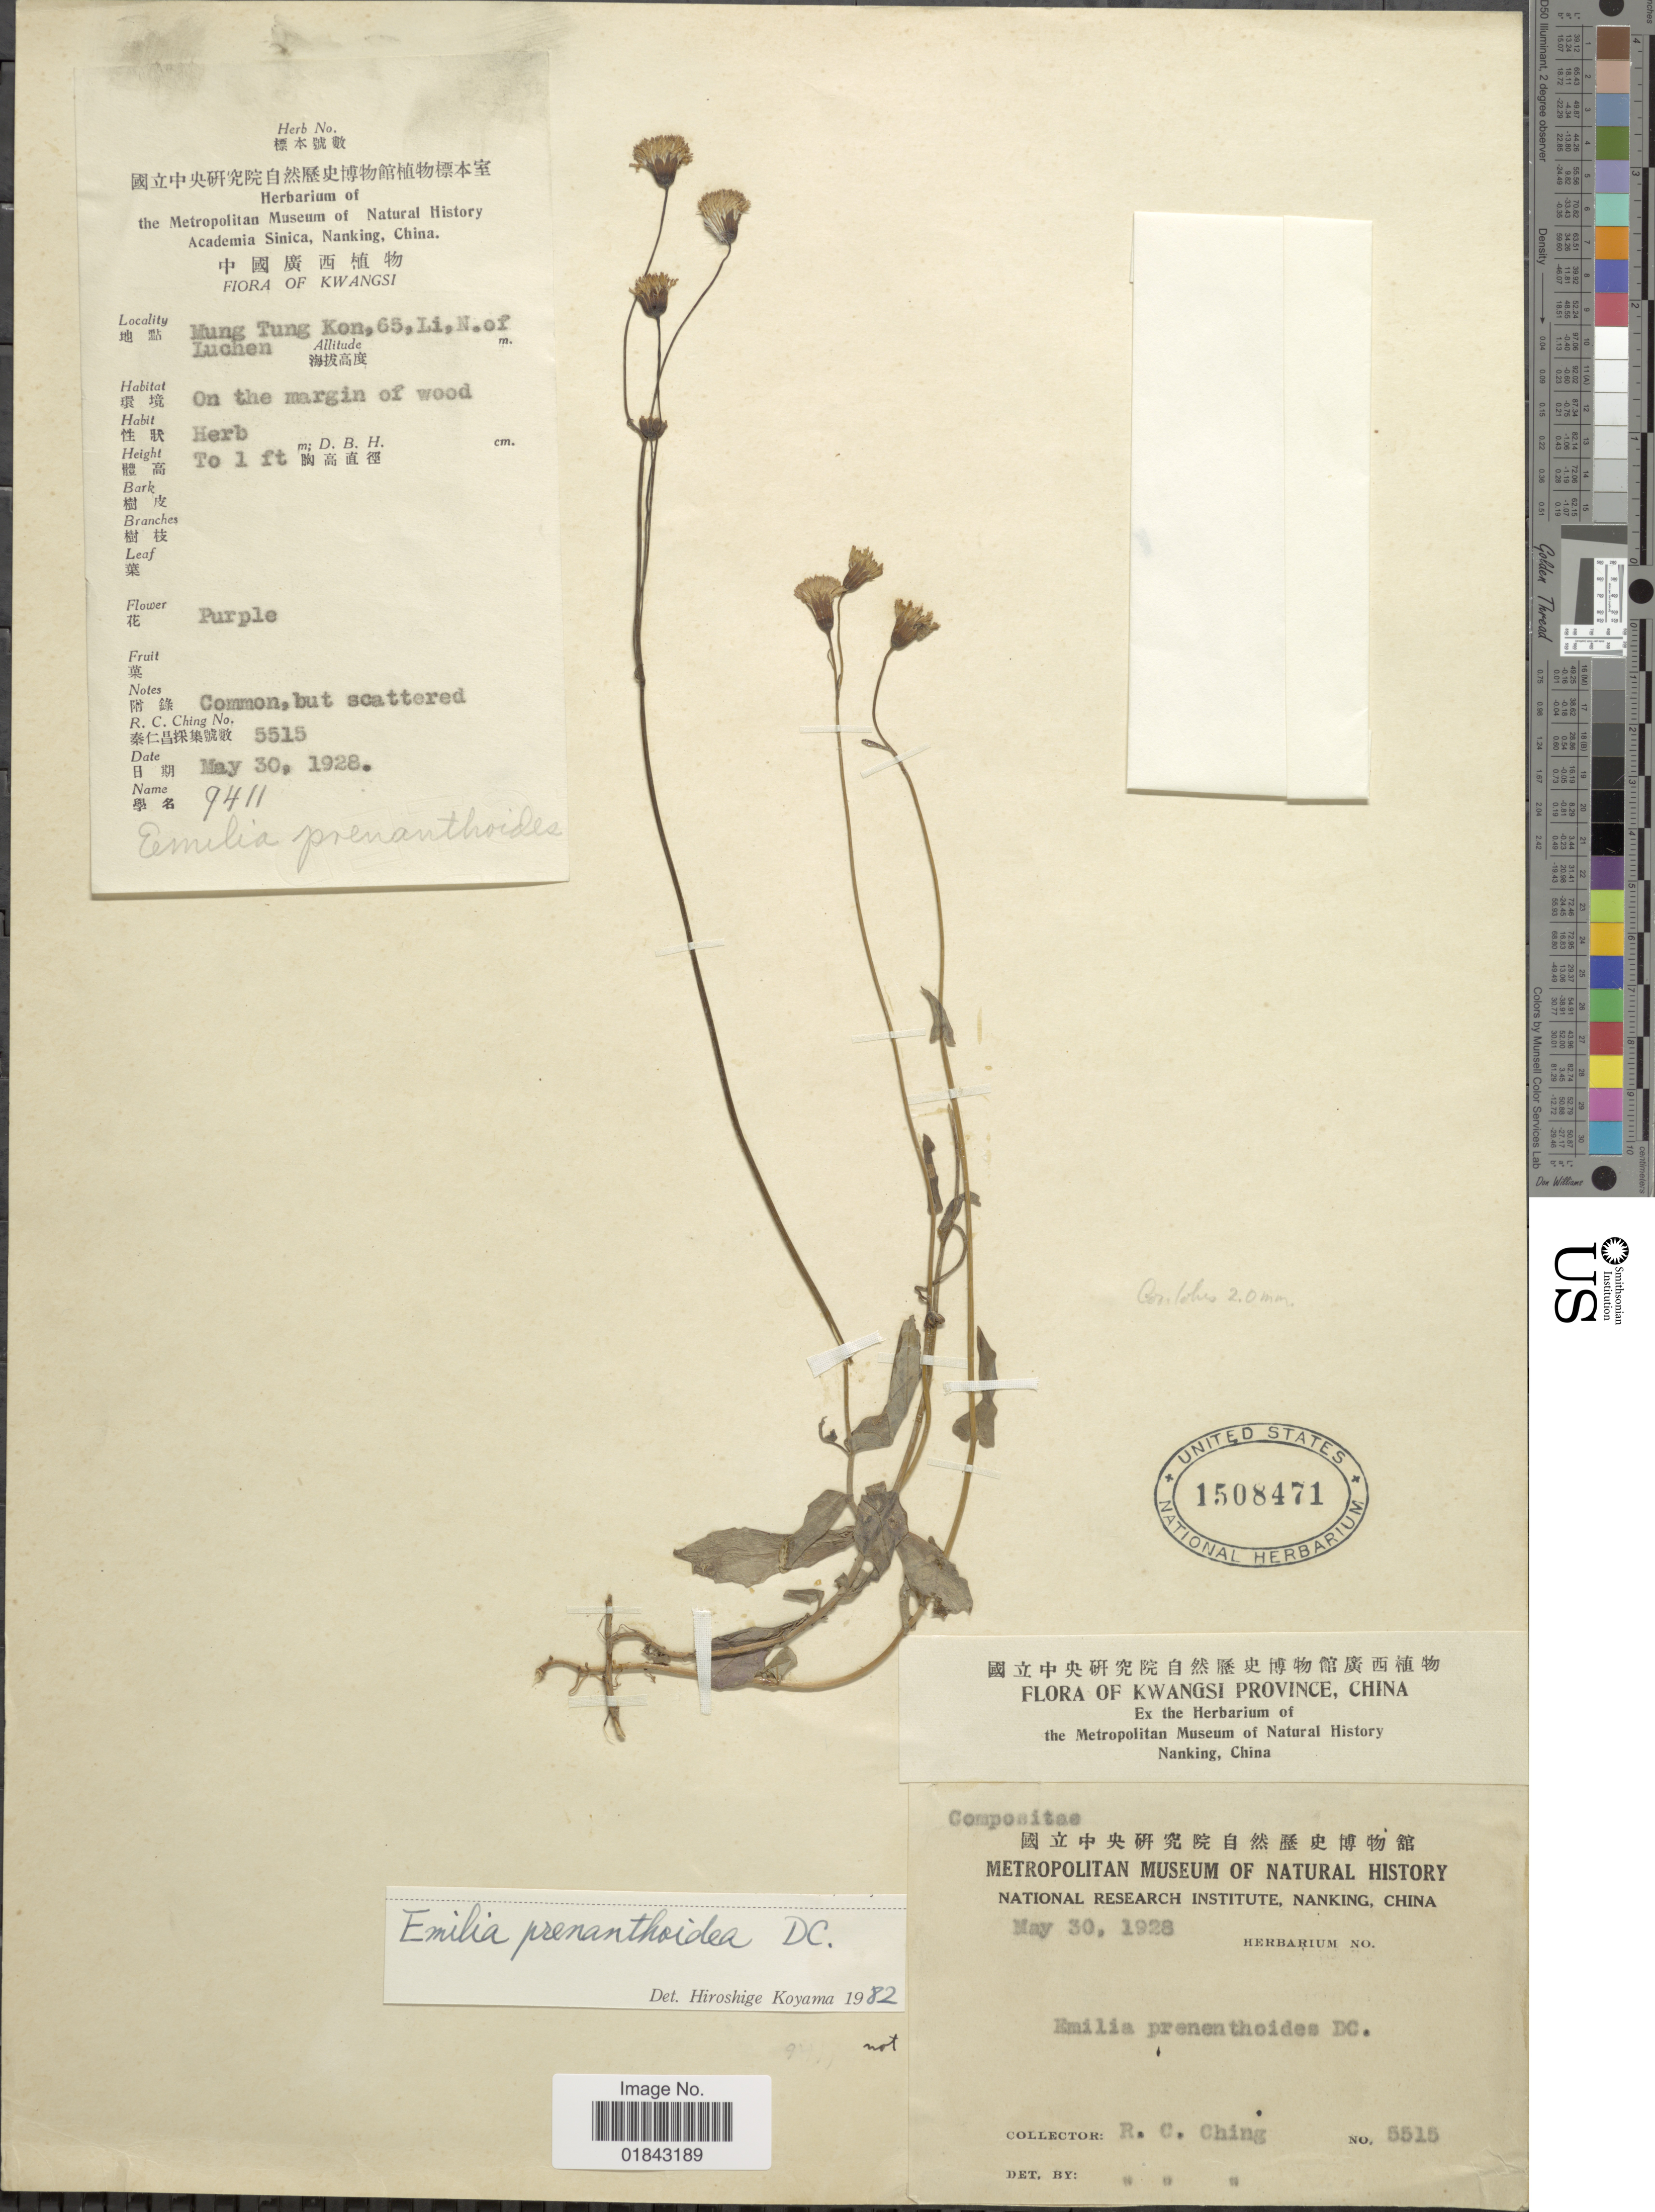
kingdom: Plantae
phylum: Tracheophyta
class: Magnoliopsida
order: Asterales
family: Asteraceae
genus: Emilia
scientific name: Emilia prenanthoidea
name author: DC.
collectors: R. C. Ching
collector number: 5515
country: China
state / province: Guangxi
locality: Kwangsi Province, Mung Tung Kon, 65, Li, N. of Luchen, on the margin of wood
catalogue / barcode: US 1508471